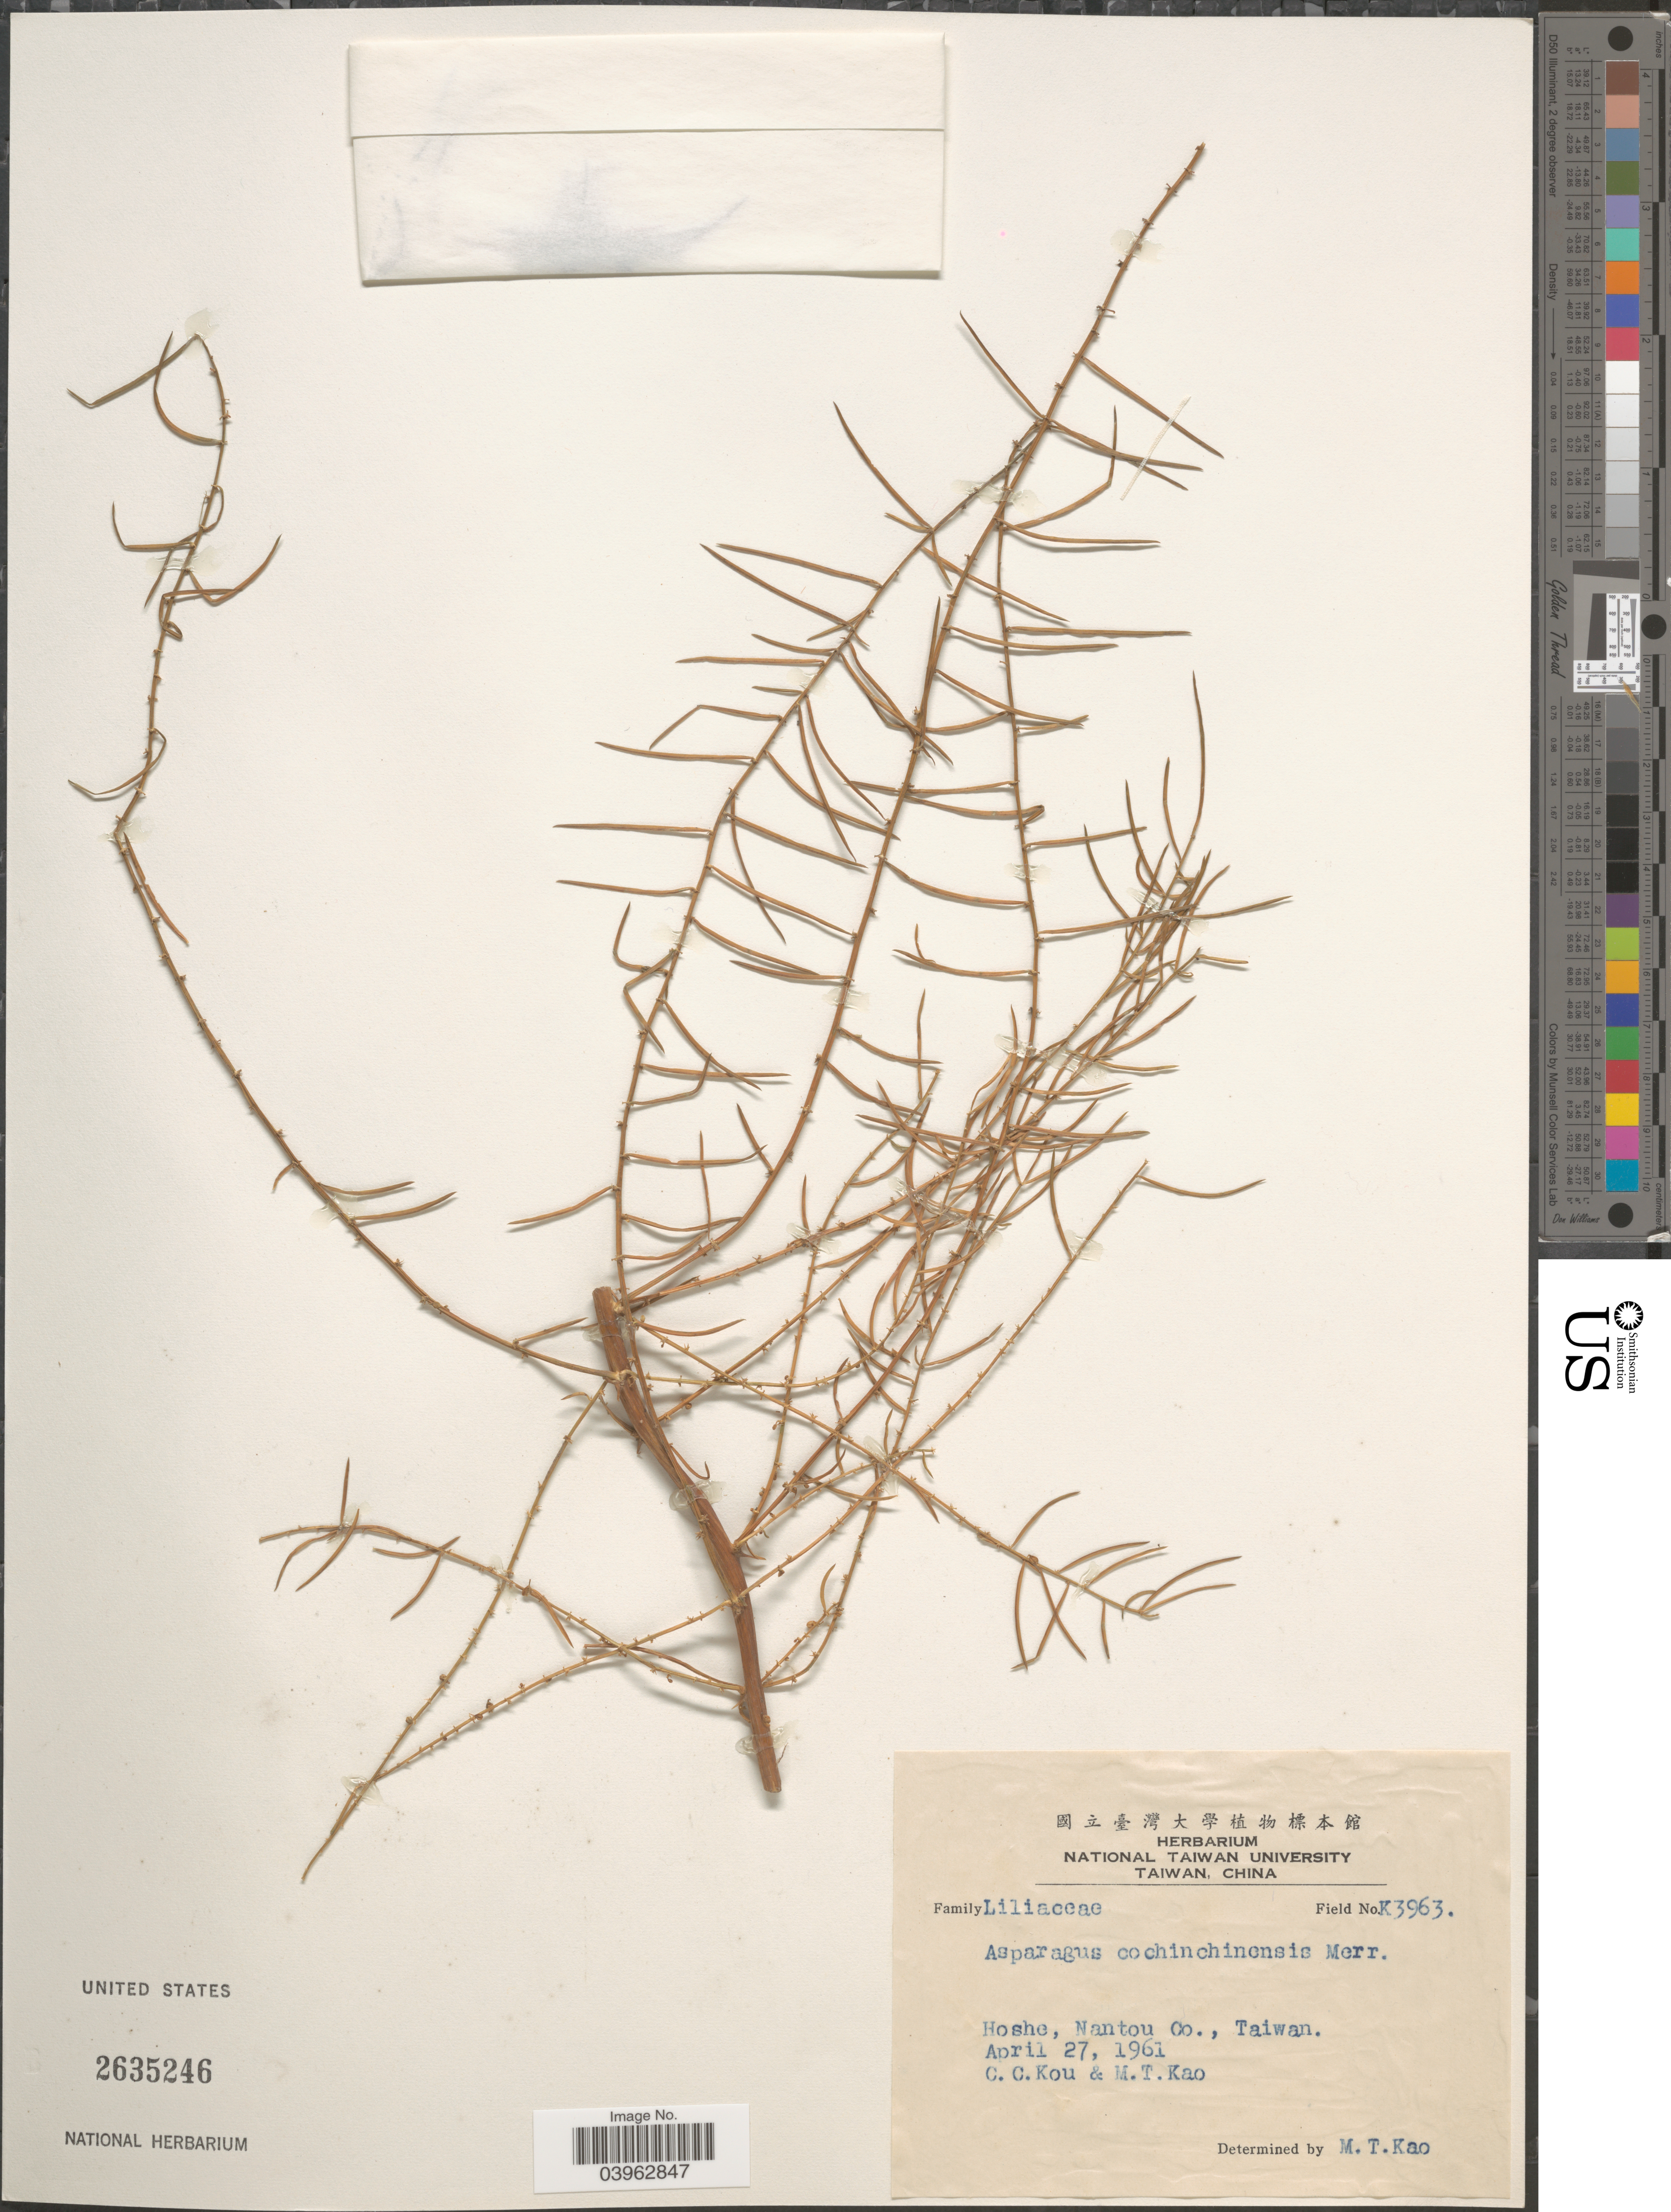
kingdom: Plantae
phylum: Tracheophyta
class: Liliopsida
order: Asparagales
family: Asparagaceae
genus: Asparagus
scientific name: Asparagus cochinchinensis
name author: (Lour.) Merr.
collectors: C. Kou & M. T. Kao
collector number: K3963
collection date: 1961-04-27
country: Taiwan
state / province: Nantou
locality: Hoshe, Nantou Co.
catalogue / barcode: US 2635246